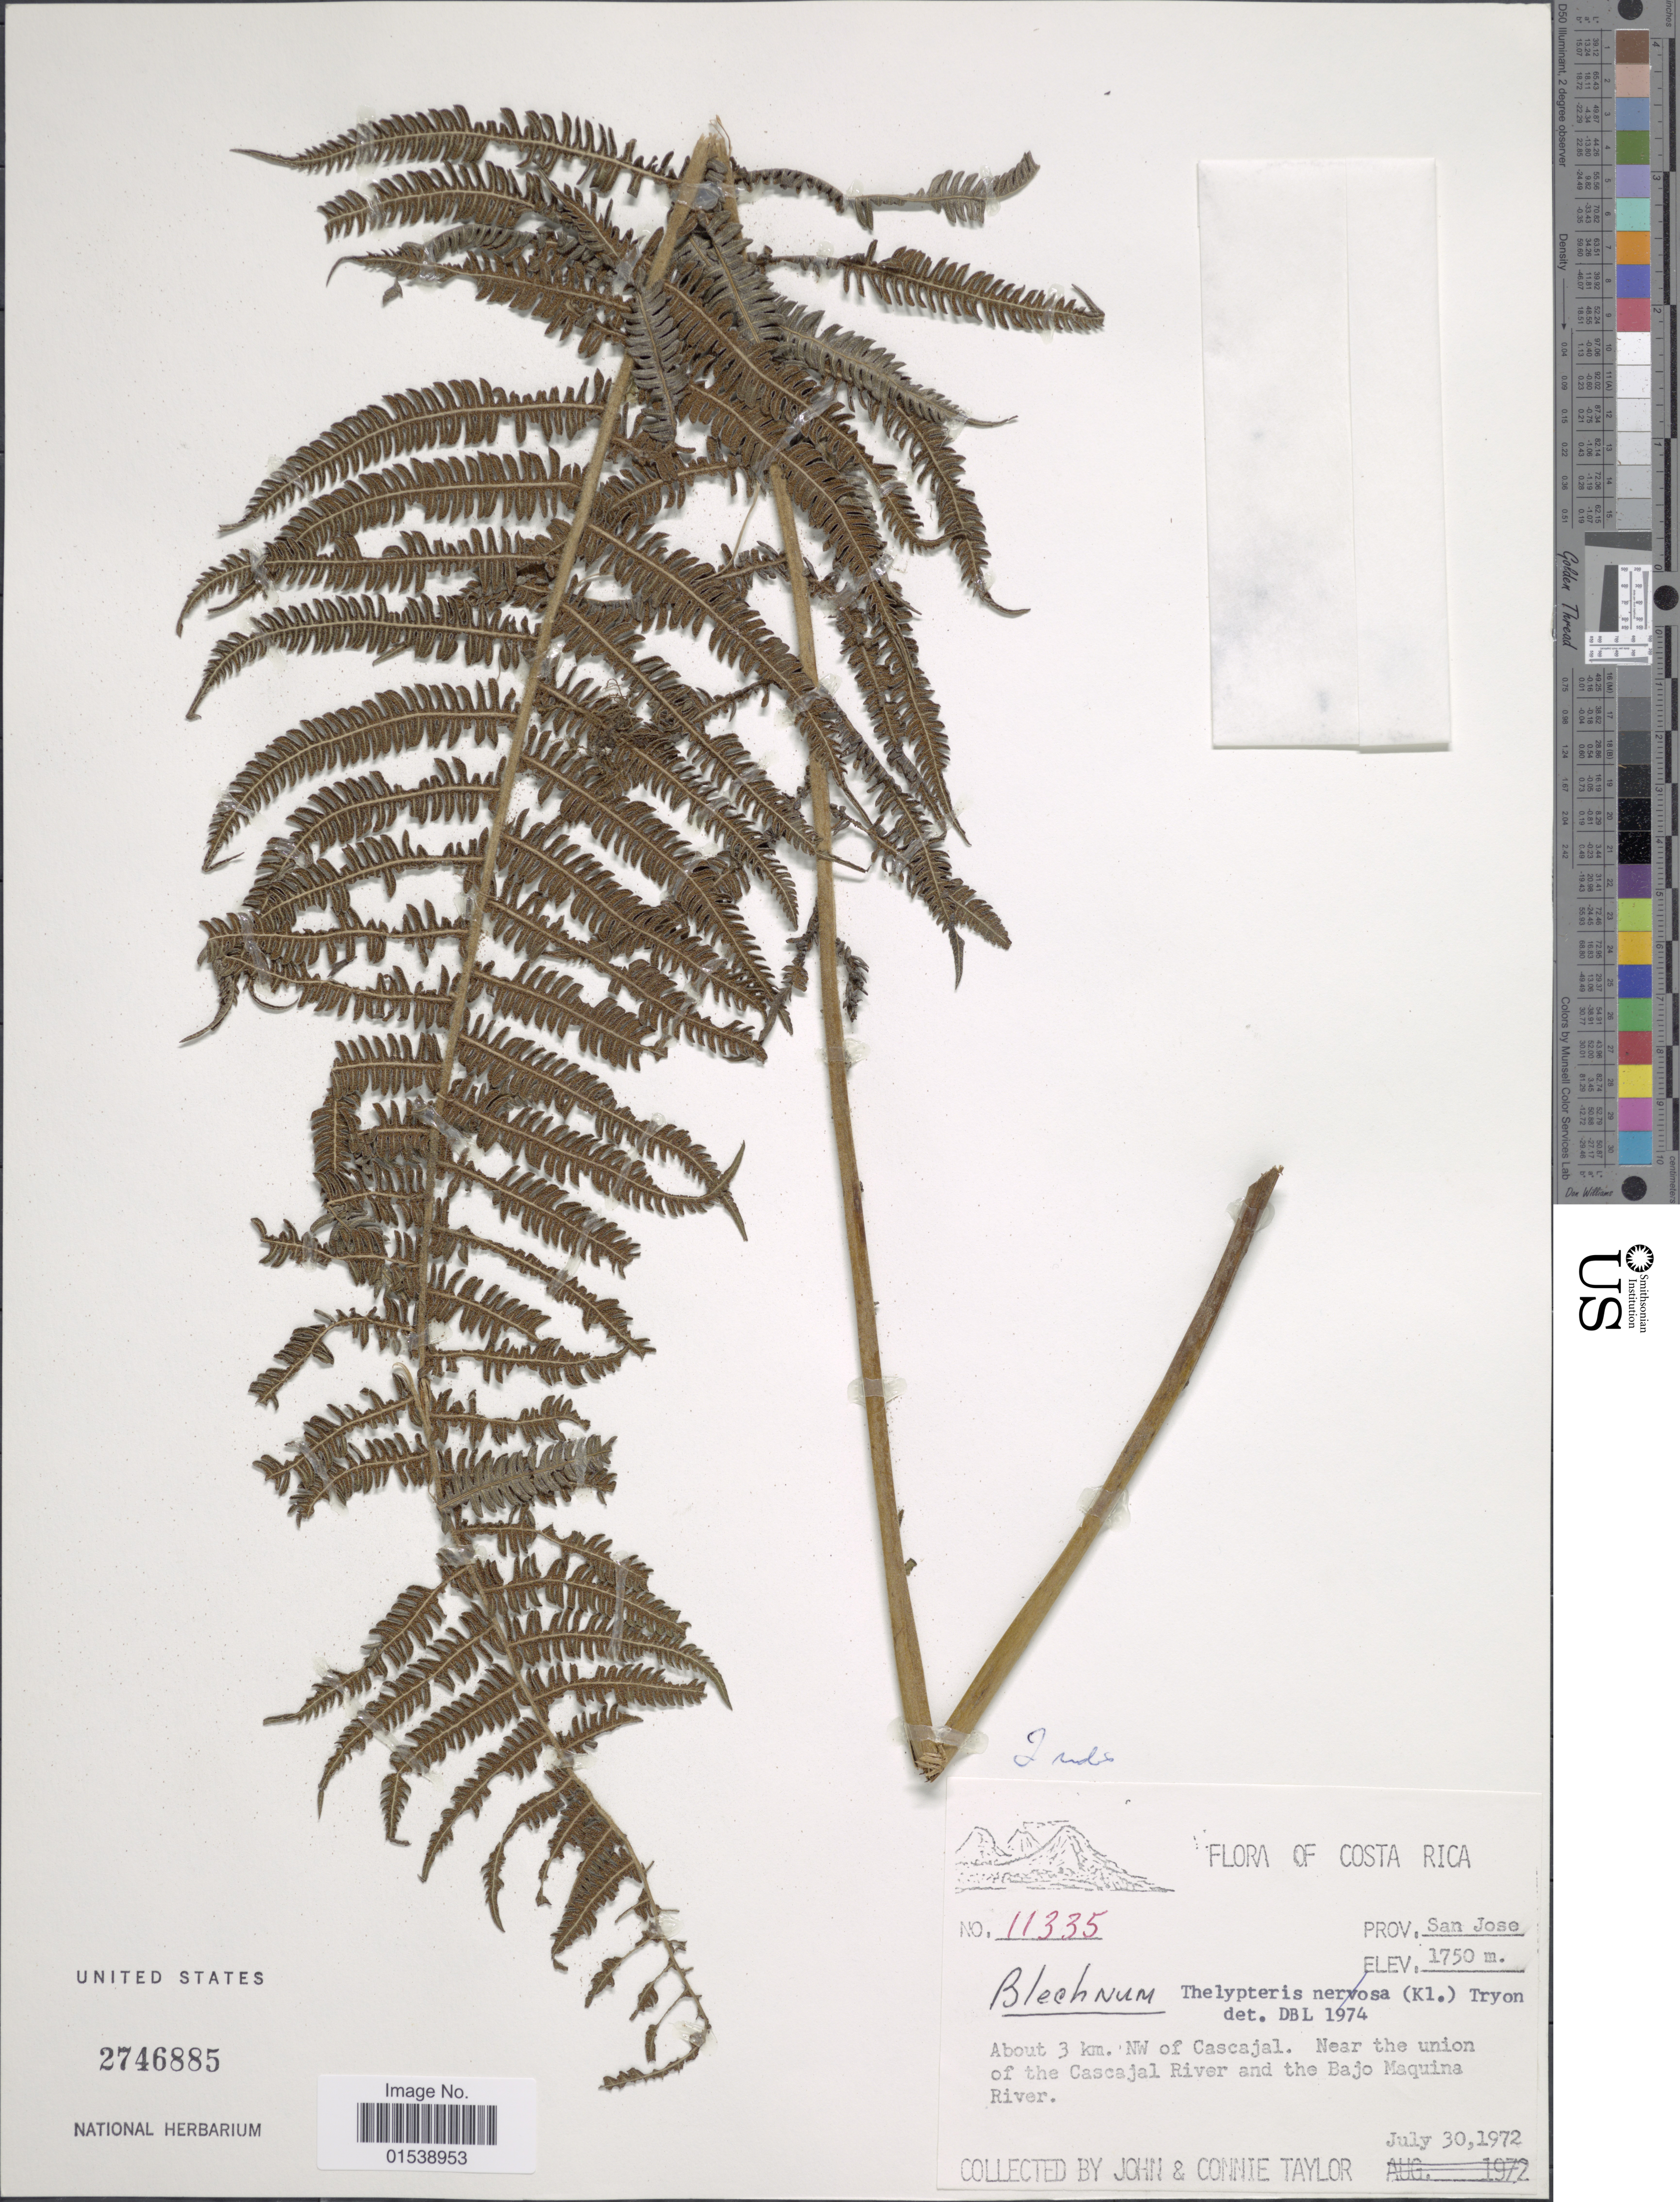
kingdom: Plantae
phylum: Tracheophyta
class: Polypodiopsida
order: Polypodiales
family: Thelypteridaceae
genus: Amauropelta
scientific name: Amauropelta rudis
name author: (Kunze) Pic. Serm.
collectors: J. Taylor & C. Taylor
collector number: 11335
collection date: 1972-07-30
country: Costa Rica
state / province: San José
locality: Prov. San Jose, about 3 km NW of Cascajal, near the union of the Cascajal River and the Bajo Maquina River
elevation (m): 1750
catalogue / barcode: US 2746885